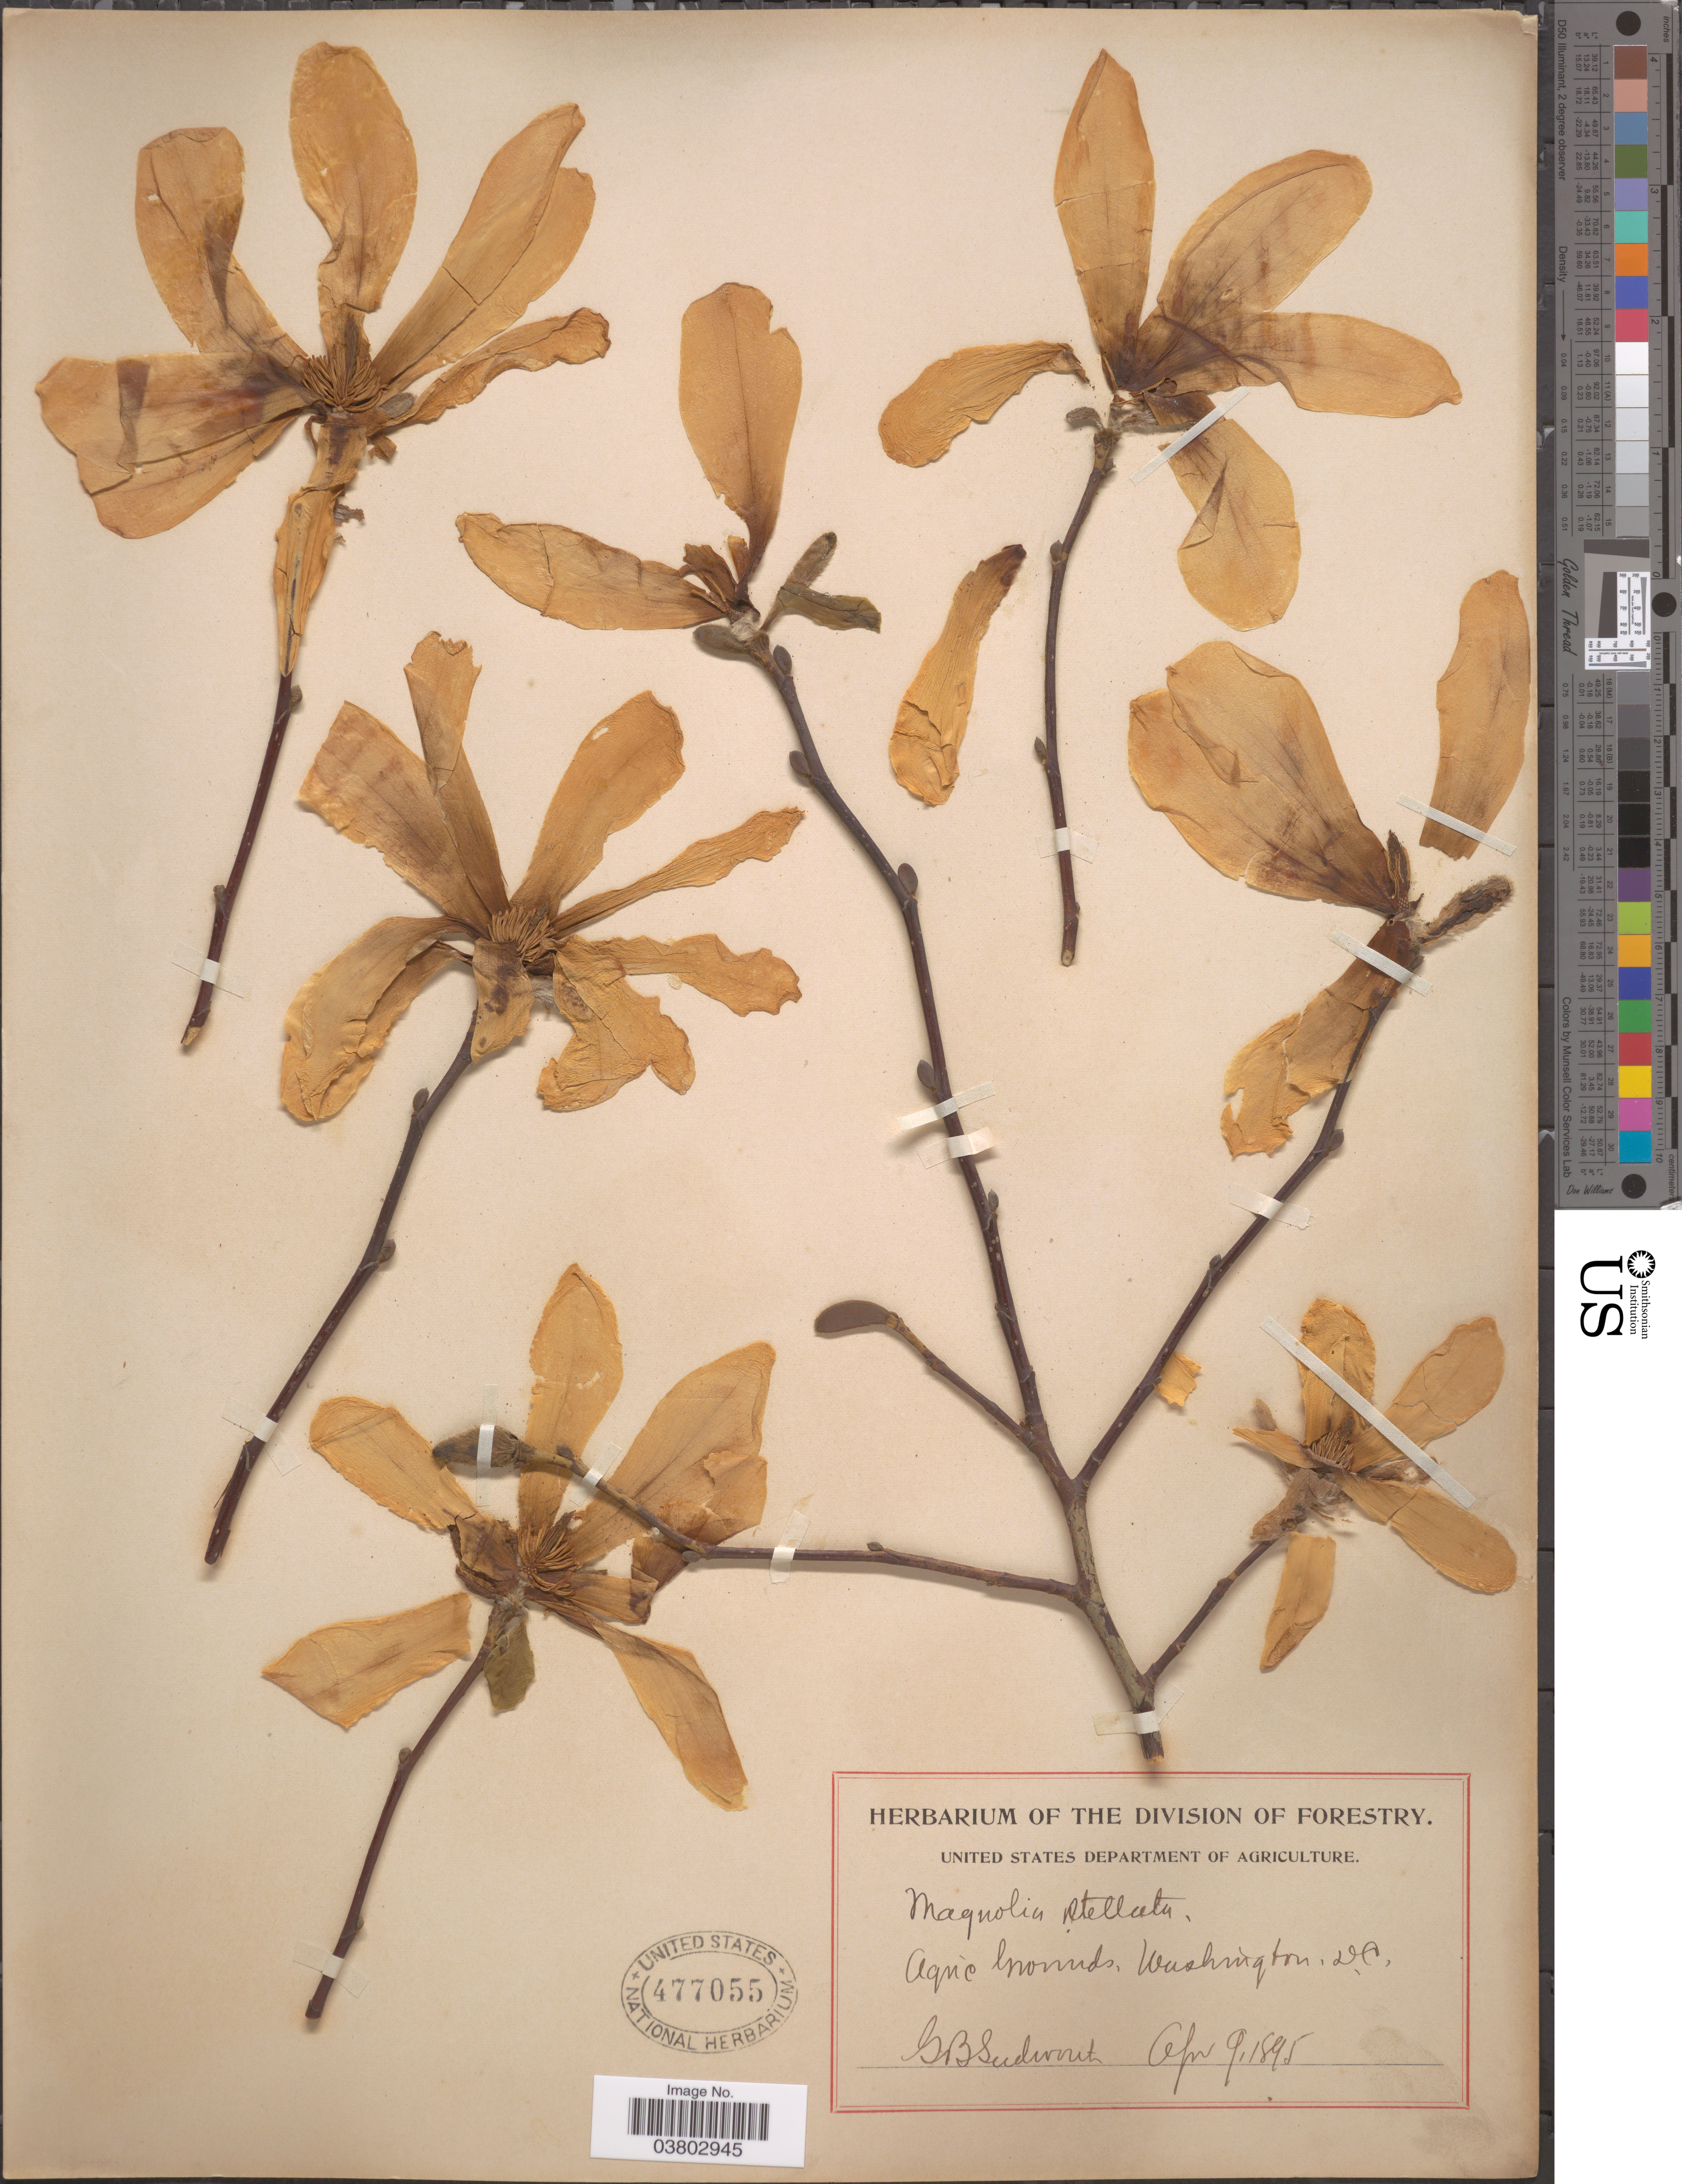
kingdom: Plantae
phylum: Tracheophyta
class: Magnoliopsida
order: Magnoliales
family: Magnoliaceae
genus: Magnolia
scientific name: Magnolia stellata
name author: (Siebold & Zucc.) Maxim.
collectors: G. B. Sudworth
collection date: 1895-04-09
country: United States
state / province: District of Columbia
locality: Agric Grounds, Washington.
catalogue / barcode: US 477055